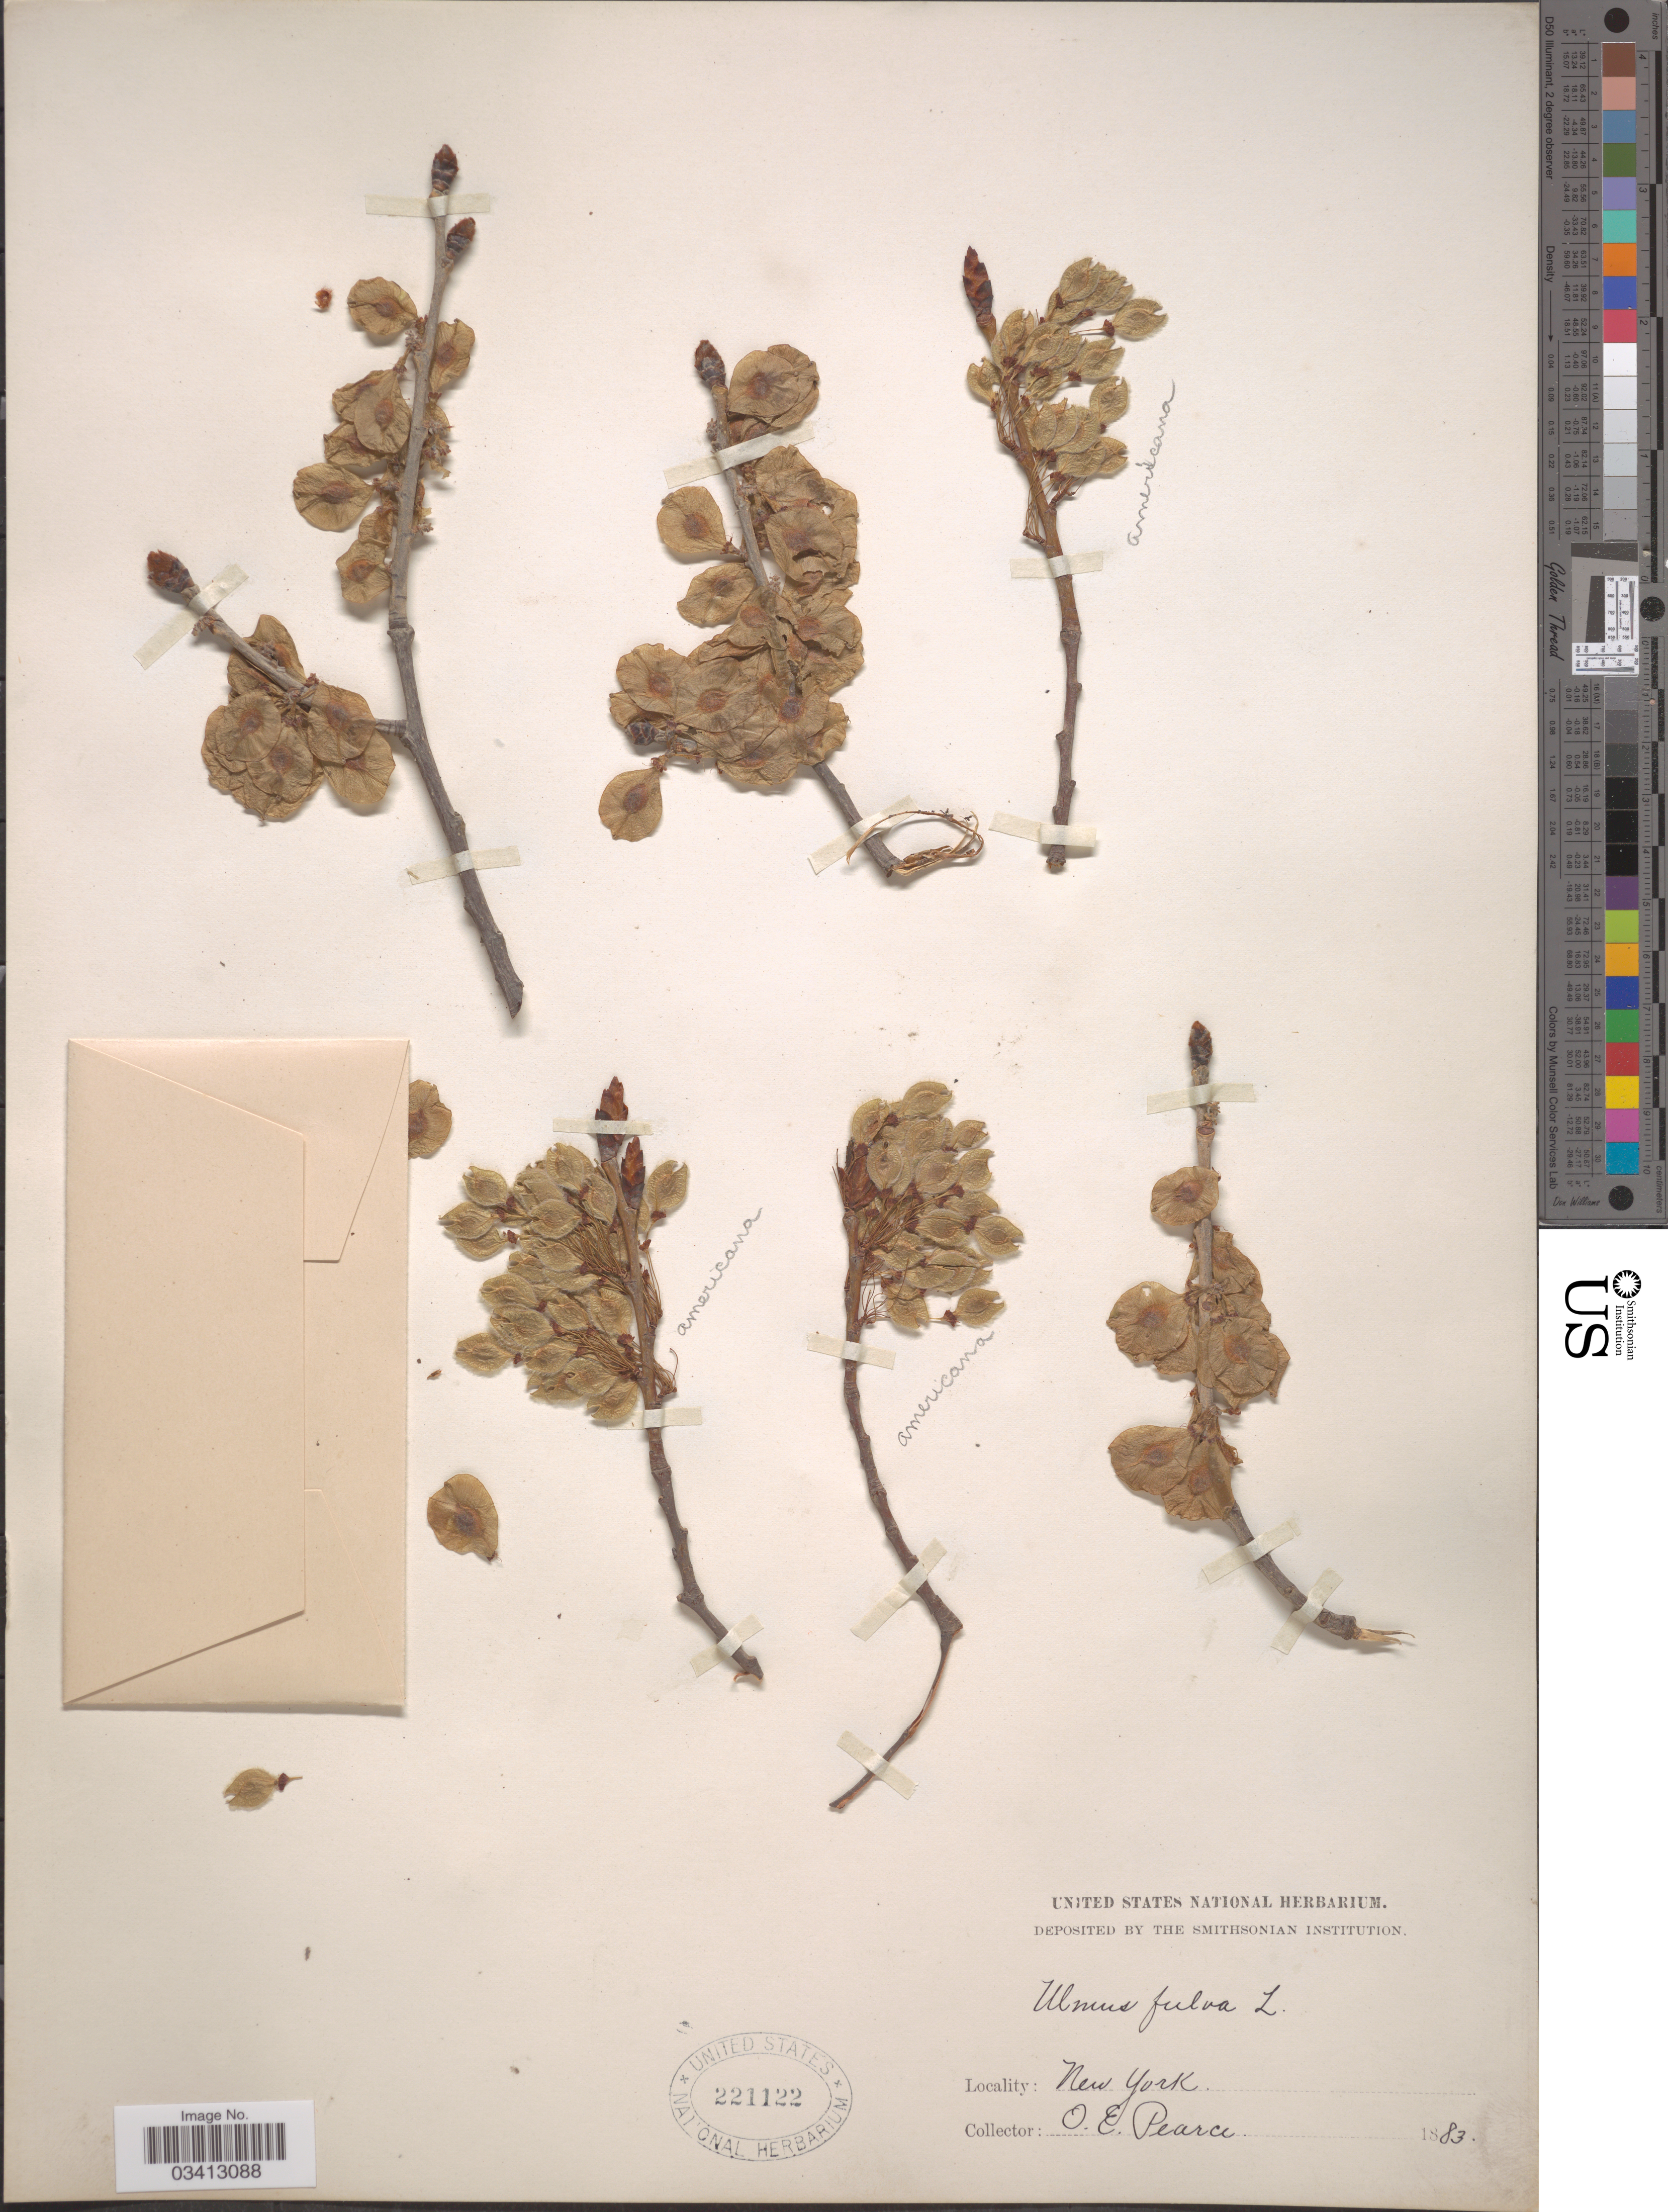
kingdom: Plantae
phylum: Tracheophyta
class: Magnoliopsida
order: Rosales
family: Ulmaceae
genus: Ulmus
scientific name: Ulmus rubra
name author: Muhl.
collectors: O. E. Pearce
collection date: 1883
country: United States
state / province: New York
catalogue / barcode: US 221122